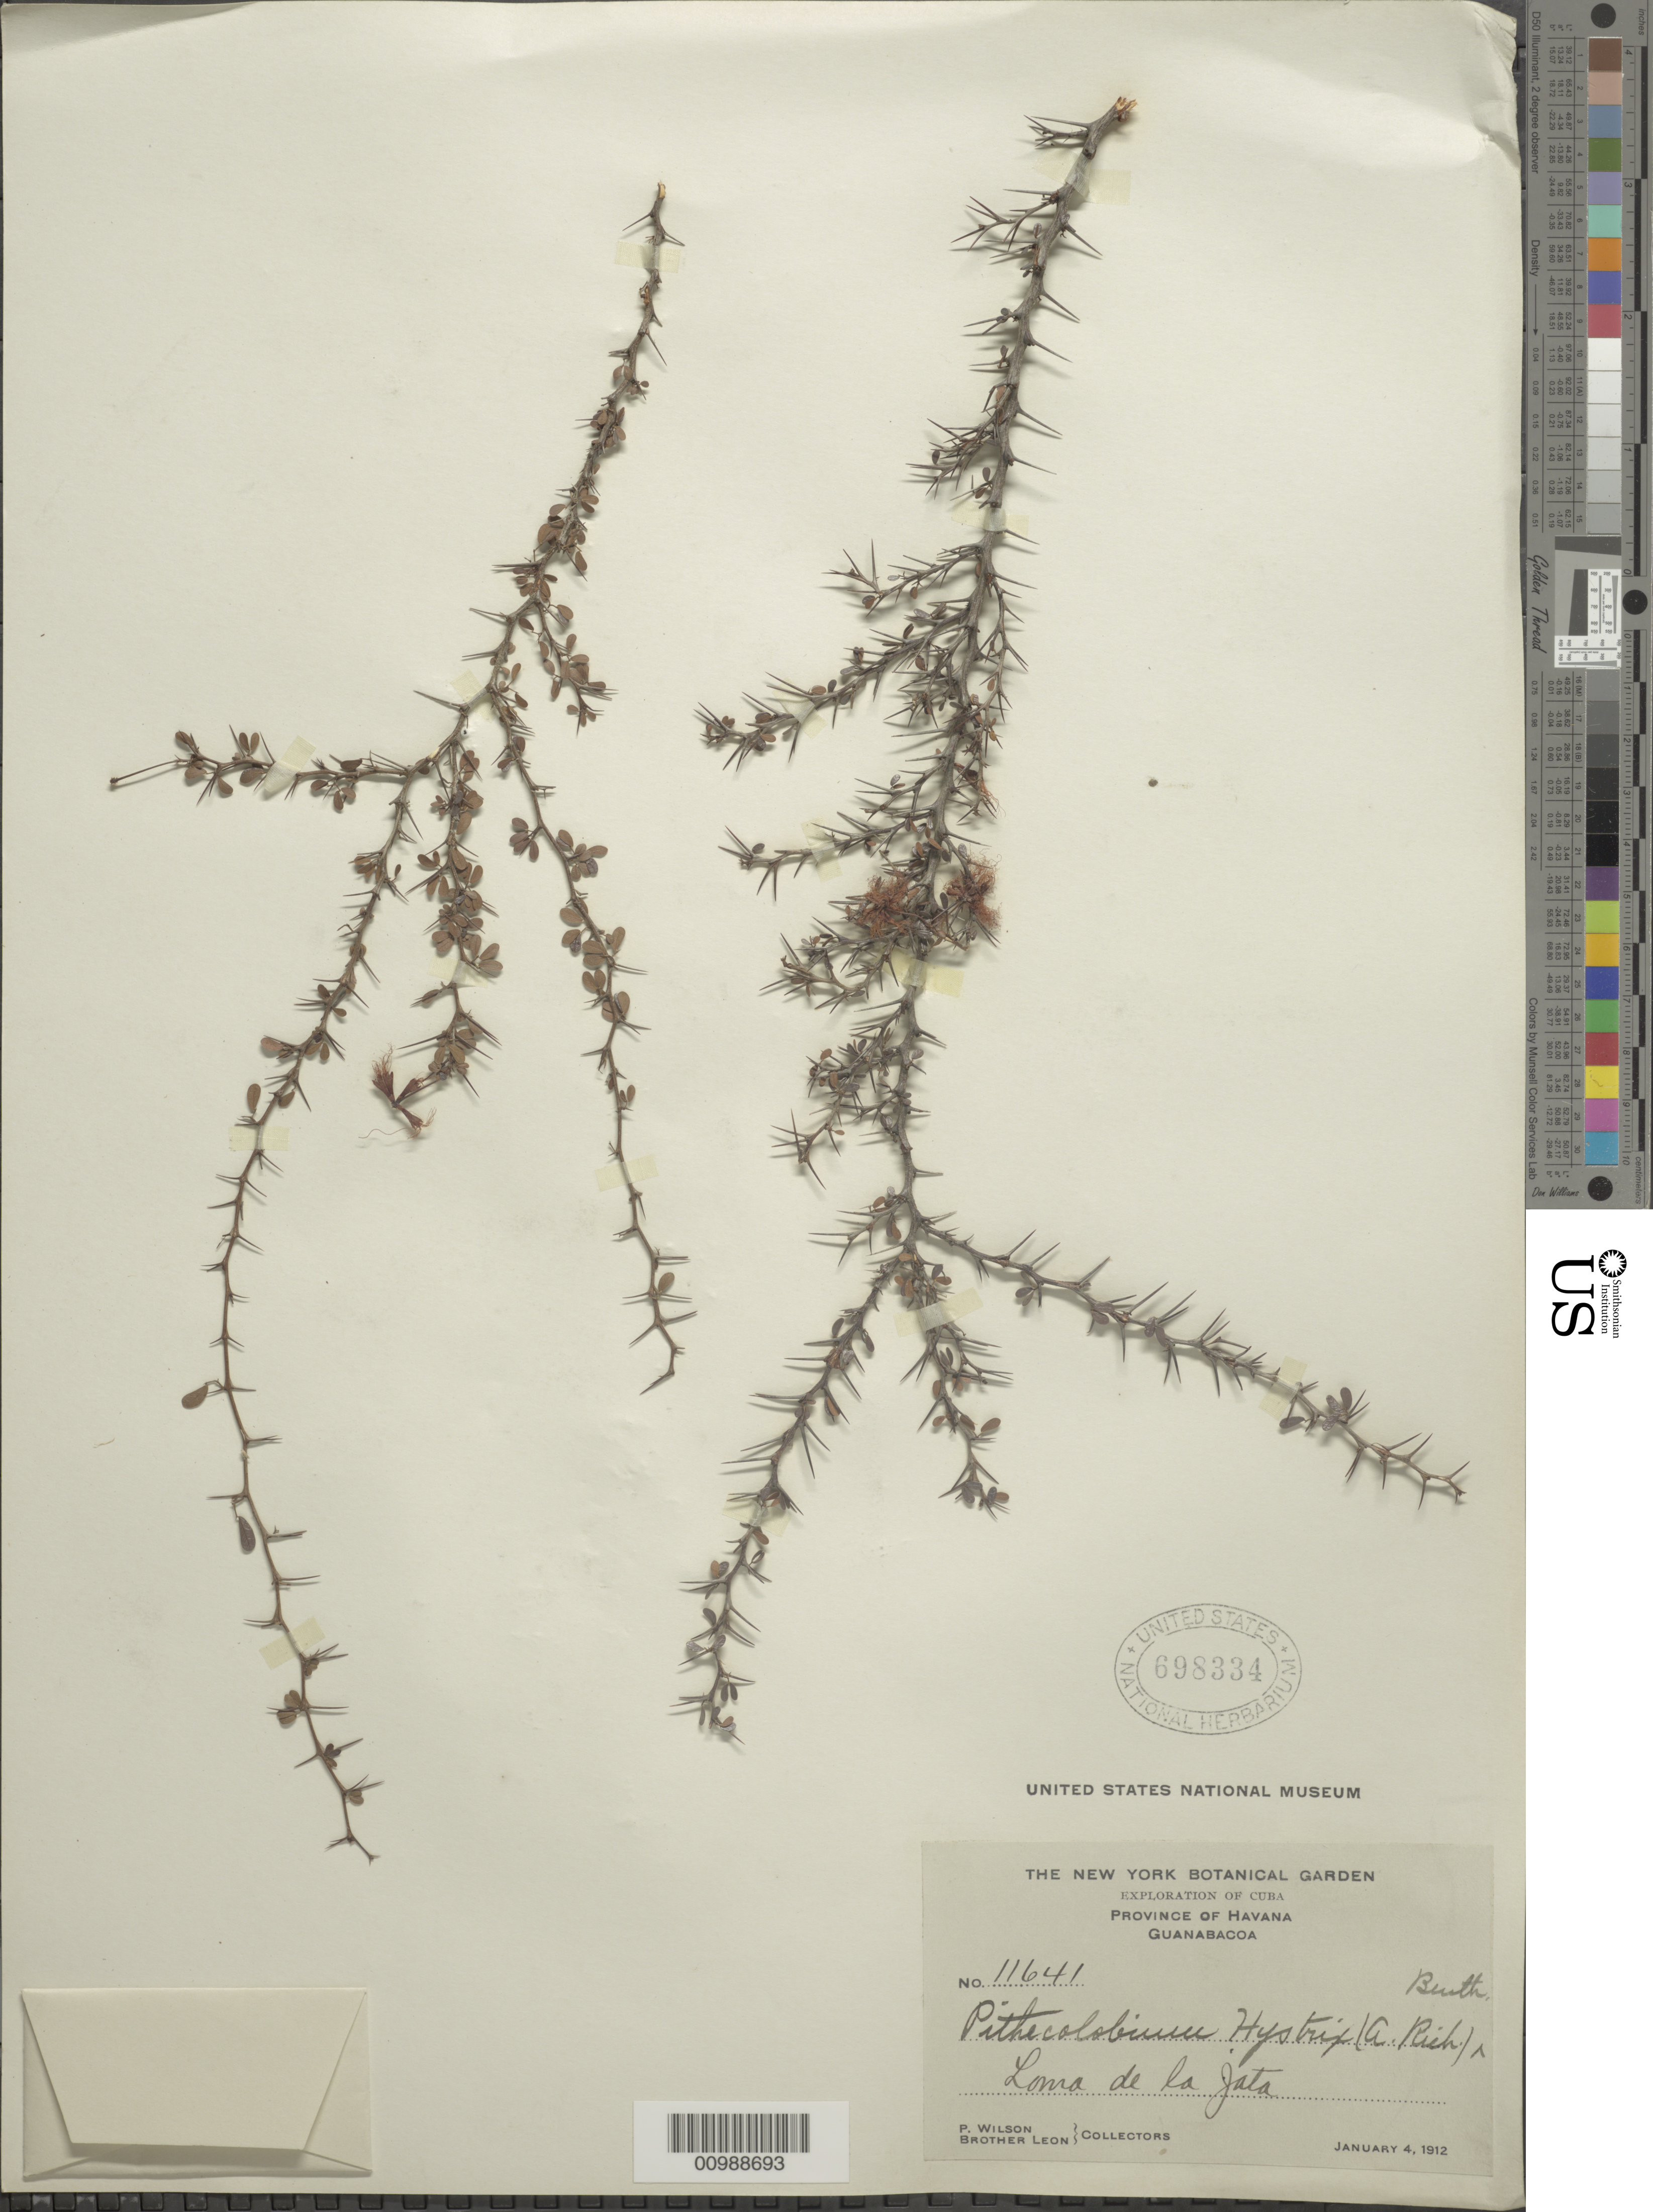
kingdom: Plantae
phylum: Tracheophyta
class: Magnoliopsida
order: Fabales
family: Fabaceae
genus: Pithecellobium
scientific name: Pithecellobium histrix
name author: (A. Rich.) Benth.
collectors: P. Wilson & Bro. León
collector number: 11641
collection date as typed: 04 Jan 1912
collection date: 1912-01-04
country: Cuba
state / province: La Habana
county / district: Municipio Guanabacoa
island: Cuba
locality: Guanabacoa Hill of Jata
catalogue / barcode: US 698334